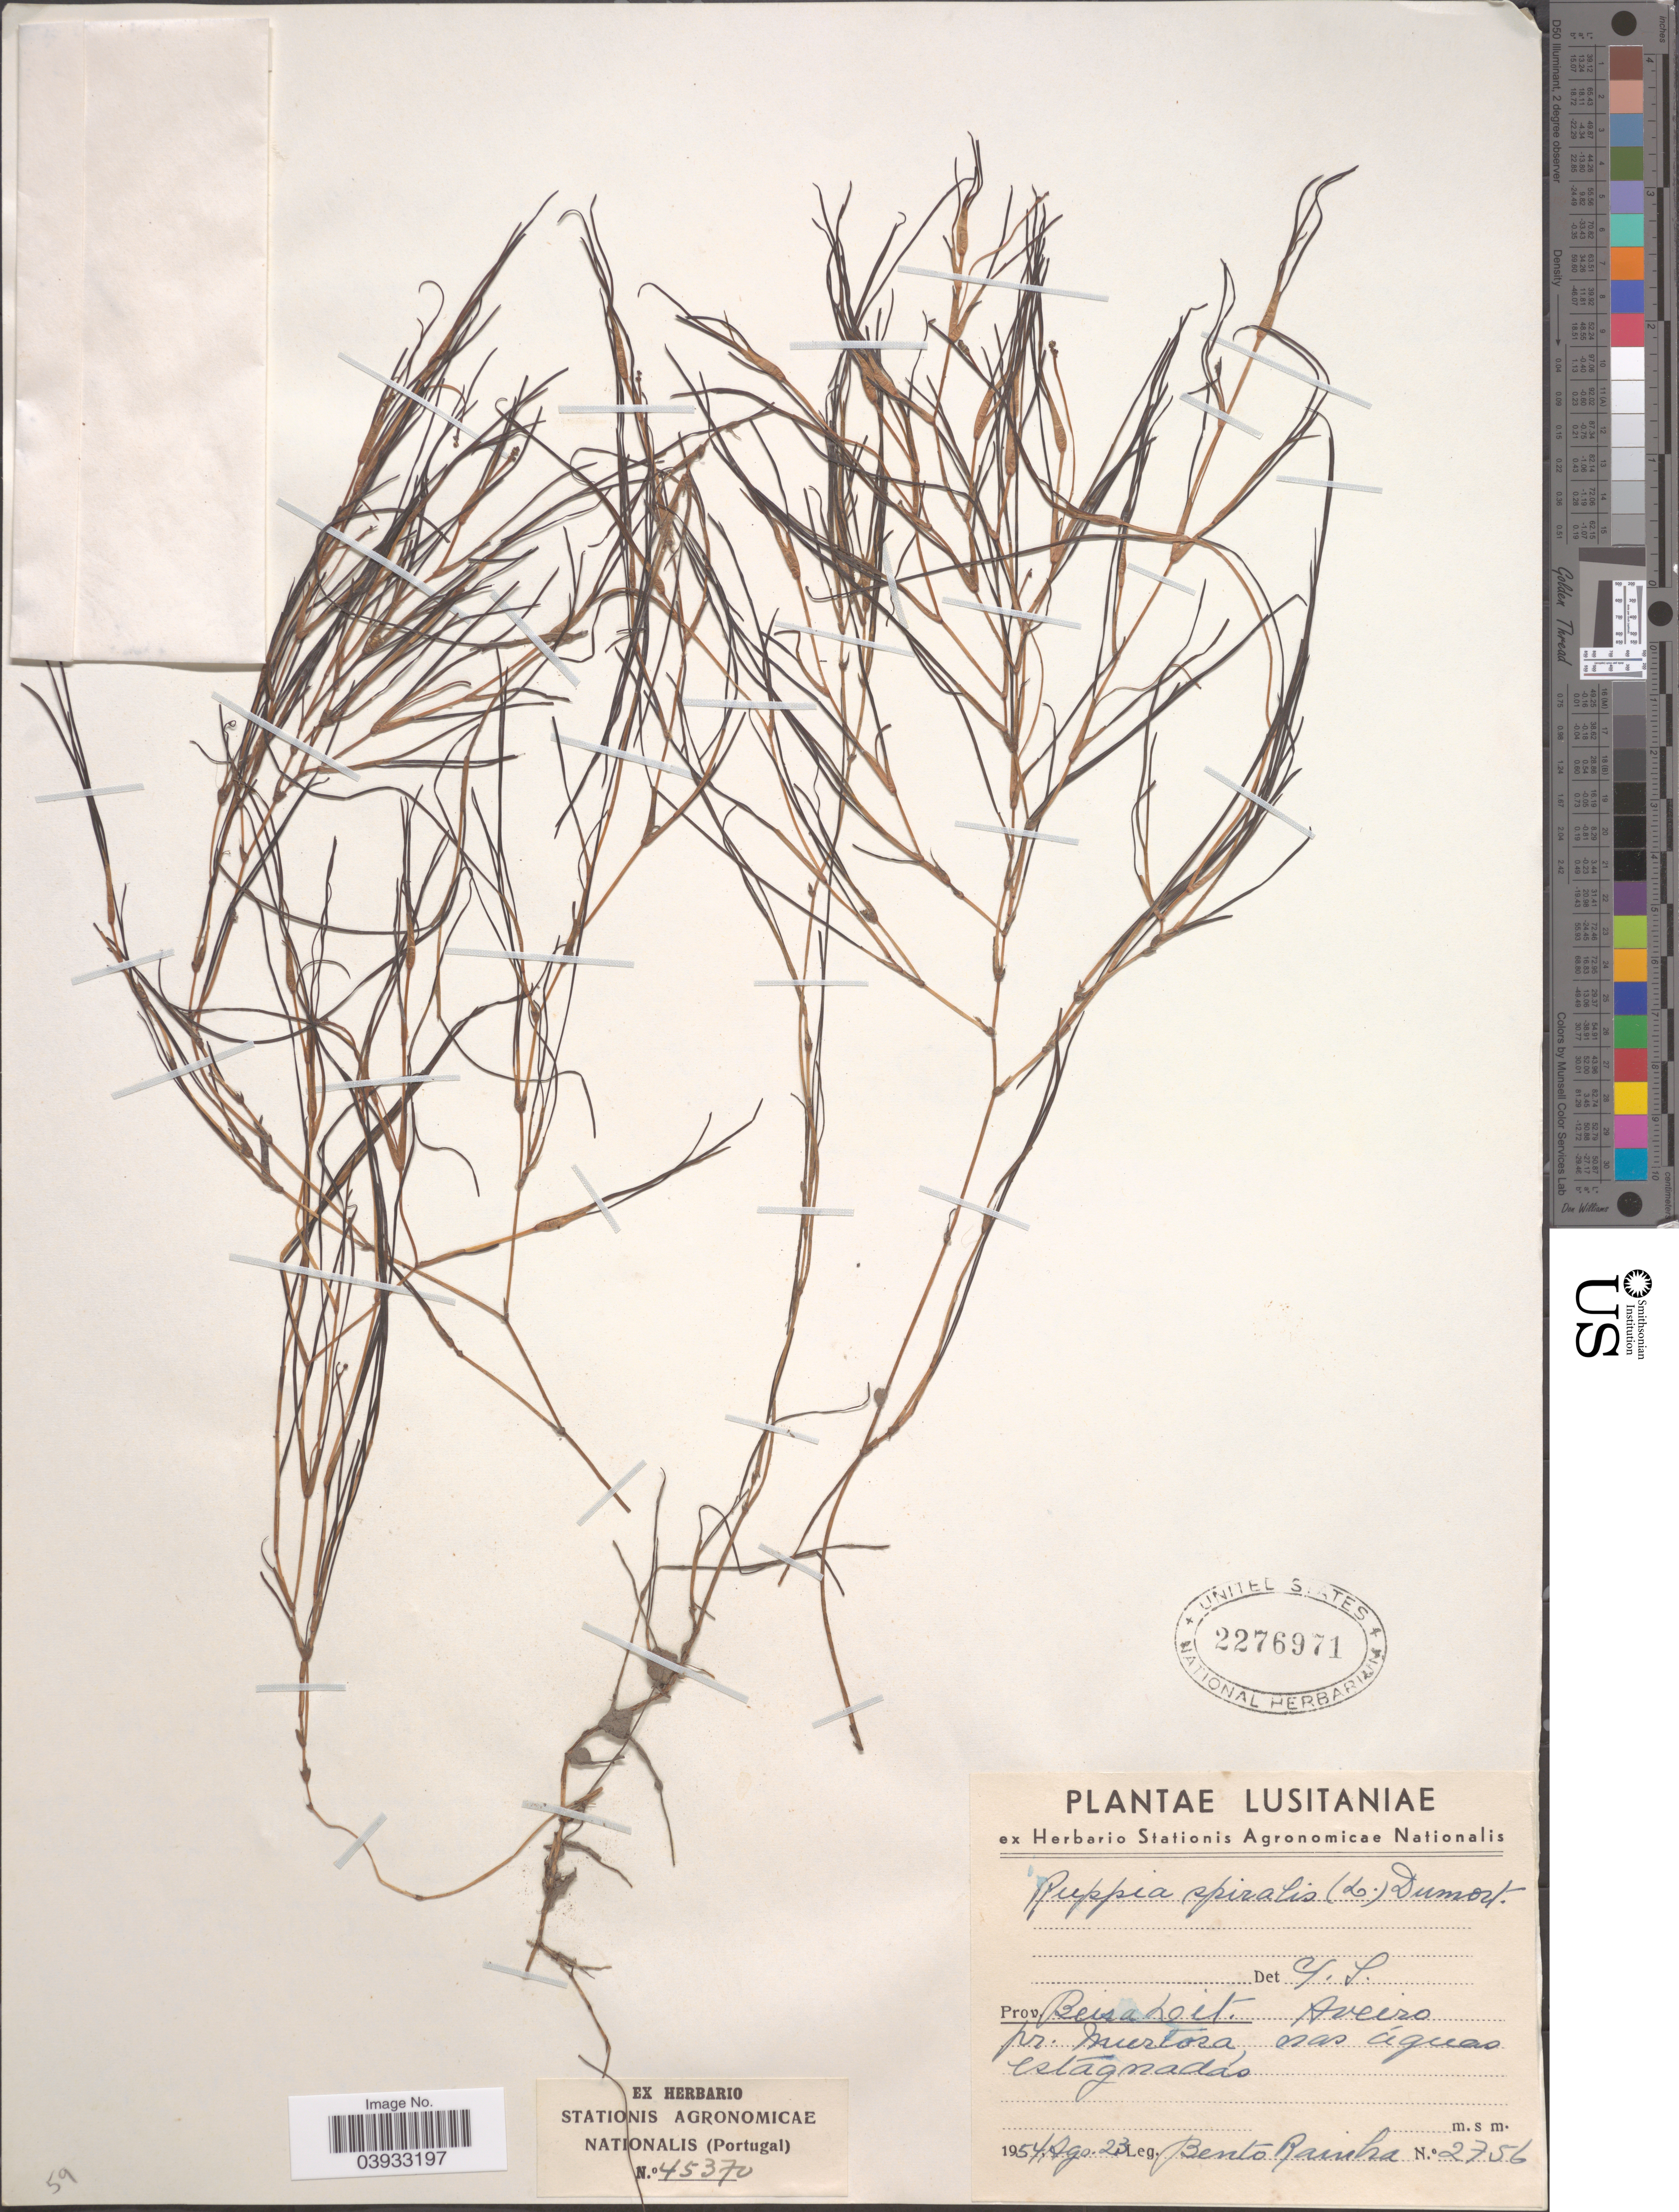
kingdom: Plantae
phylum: Tracheophyta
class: Liliopsida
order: Alismatales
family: Ruppiaceae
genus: Ruppia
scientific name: Ruppia spiralis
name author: L. ex Dumort.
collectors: B. Rainha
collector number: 2756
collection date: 1954-08-23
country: Portugal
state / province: Aveiro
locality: Lusitaniae. Prov. Beisa Lit. Pr. Murtosa nas águas estágnada's.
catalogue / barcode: US 2276971